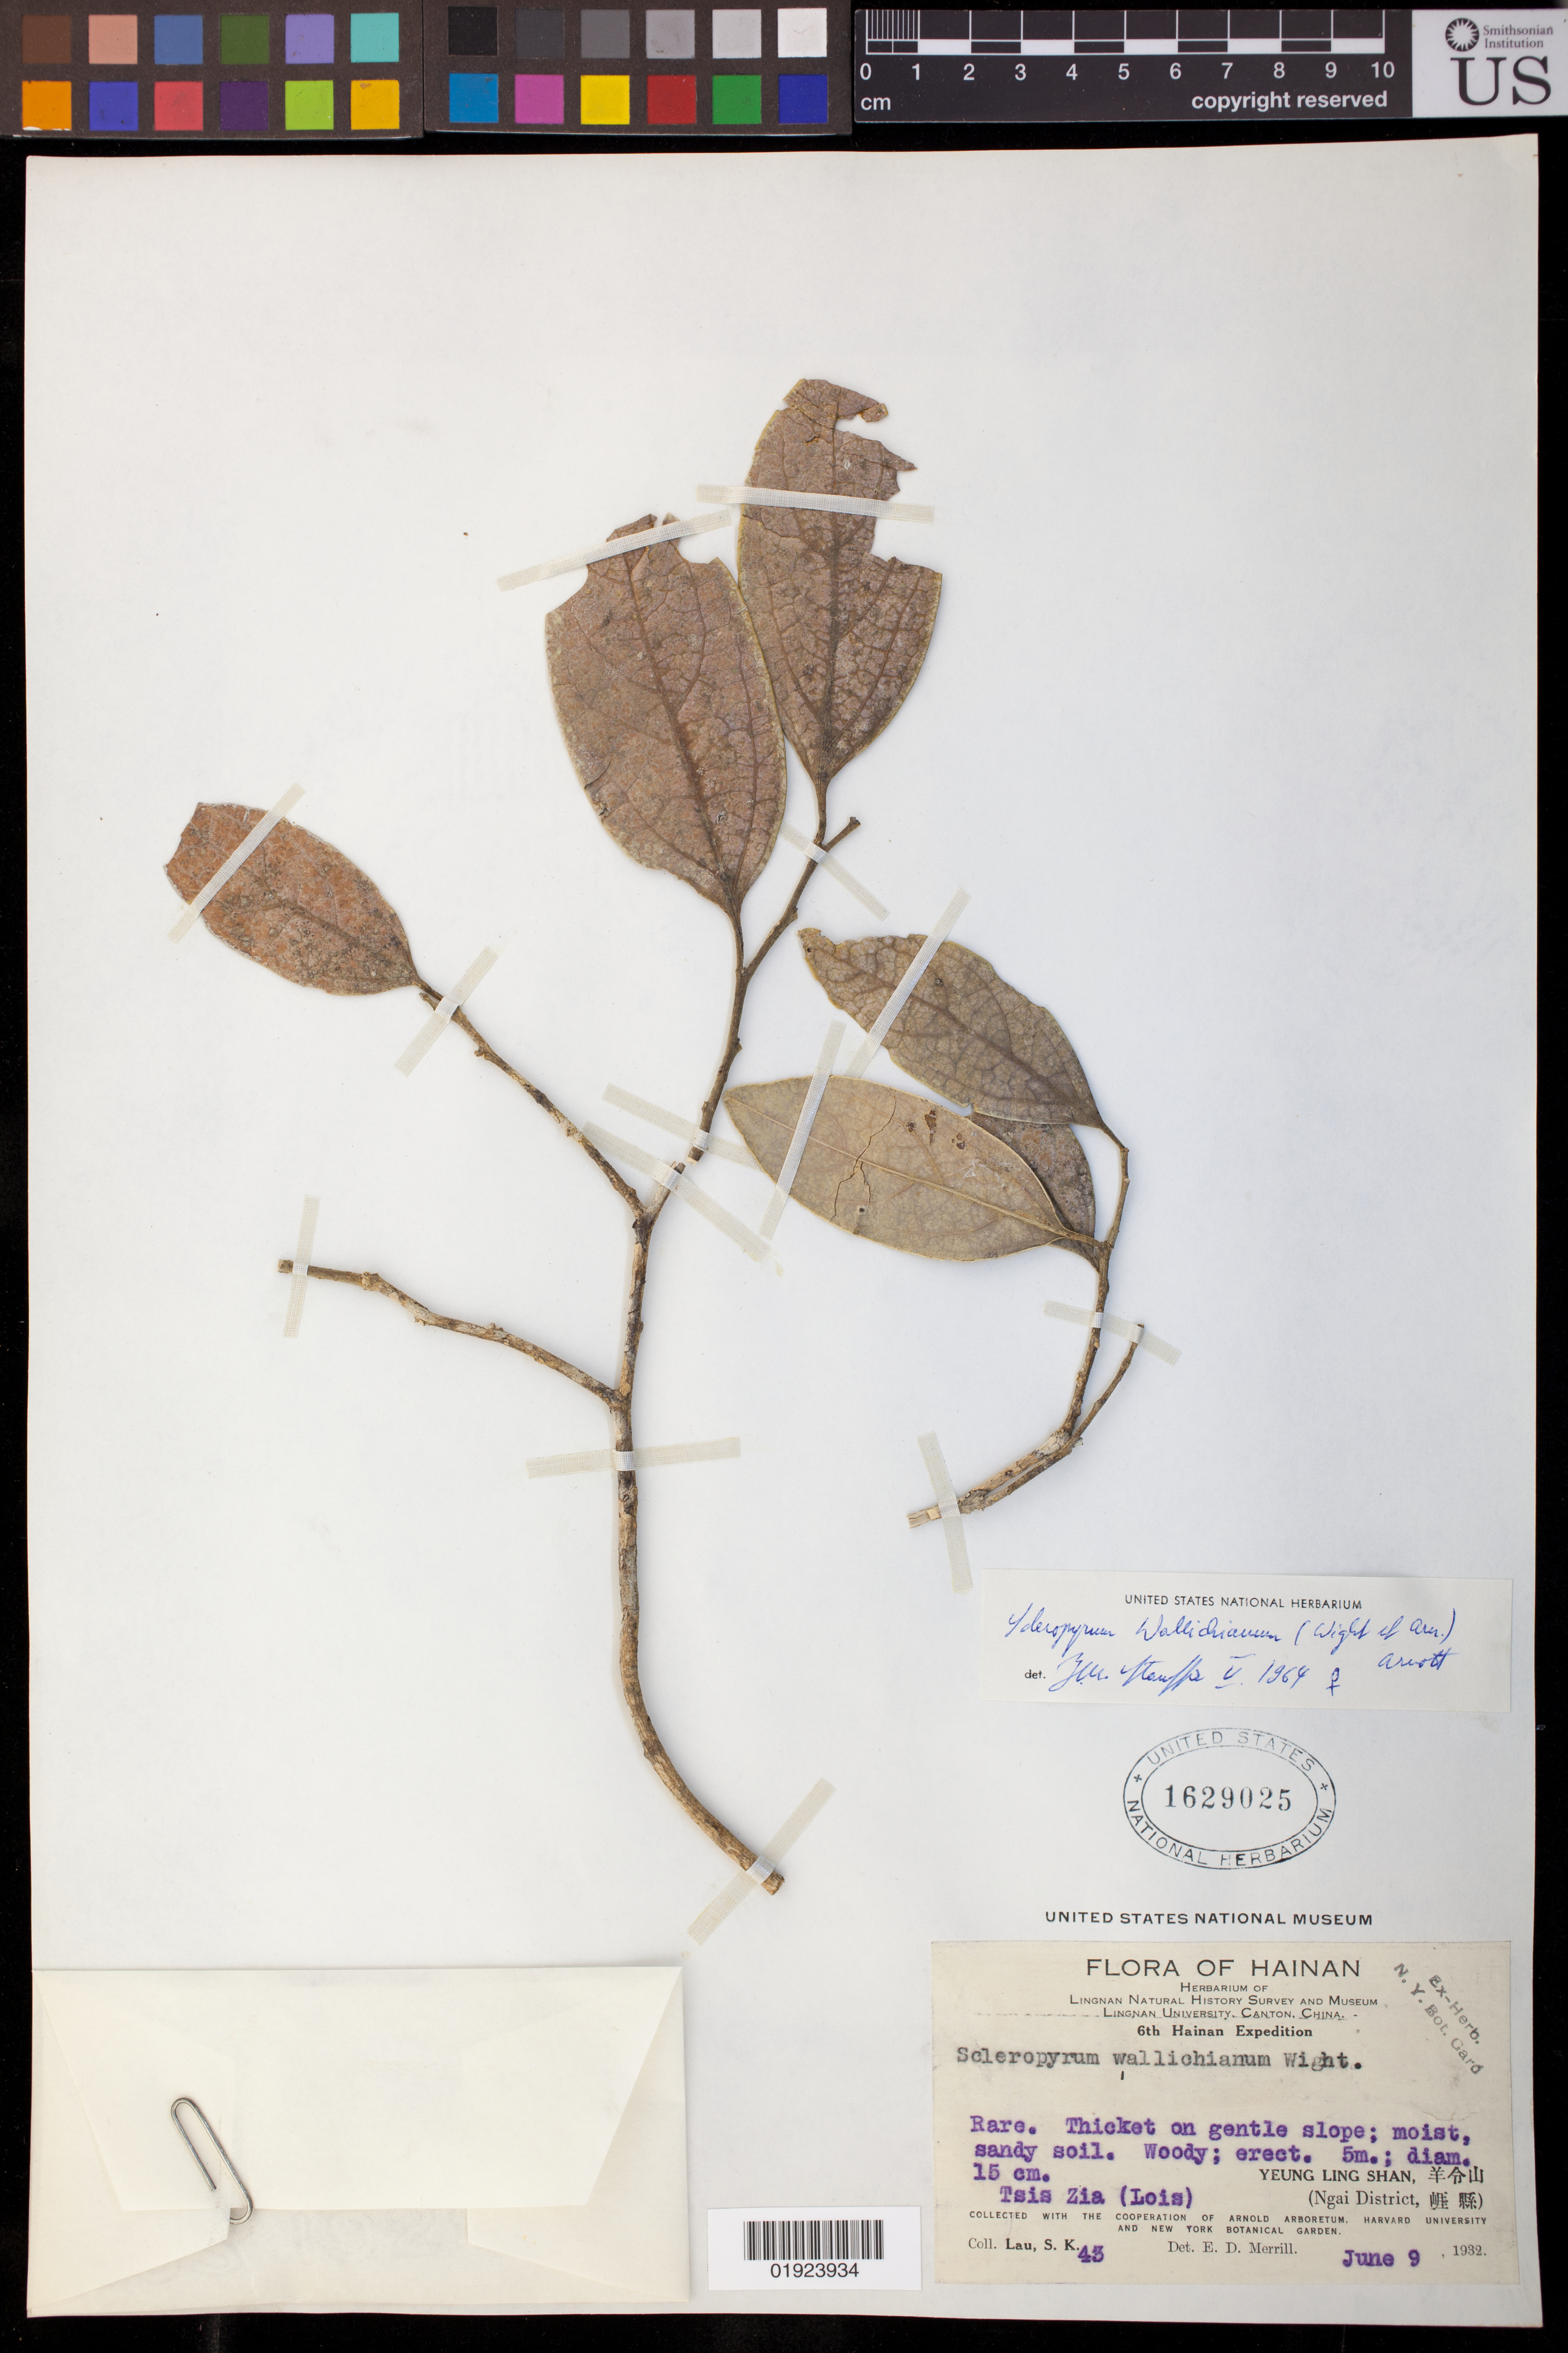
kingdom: Plantae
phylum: Tracheophyta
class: Magnoliopsida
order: Santalales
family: Cervantesiaceae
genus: Scleropyrum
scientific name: Scleropyrum wallichianum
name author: (Wight & Arn.) Arn.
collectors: S. K. Lau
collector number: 43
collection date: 1932-06-09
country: China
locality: Flora of Hainan Herbarium of Lingnan Natural History Survey and Museum Lingnan University, 6th Hainan Expedition Yeung Ling Shan Ngai District.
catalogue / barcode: US 1629025